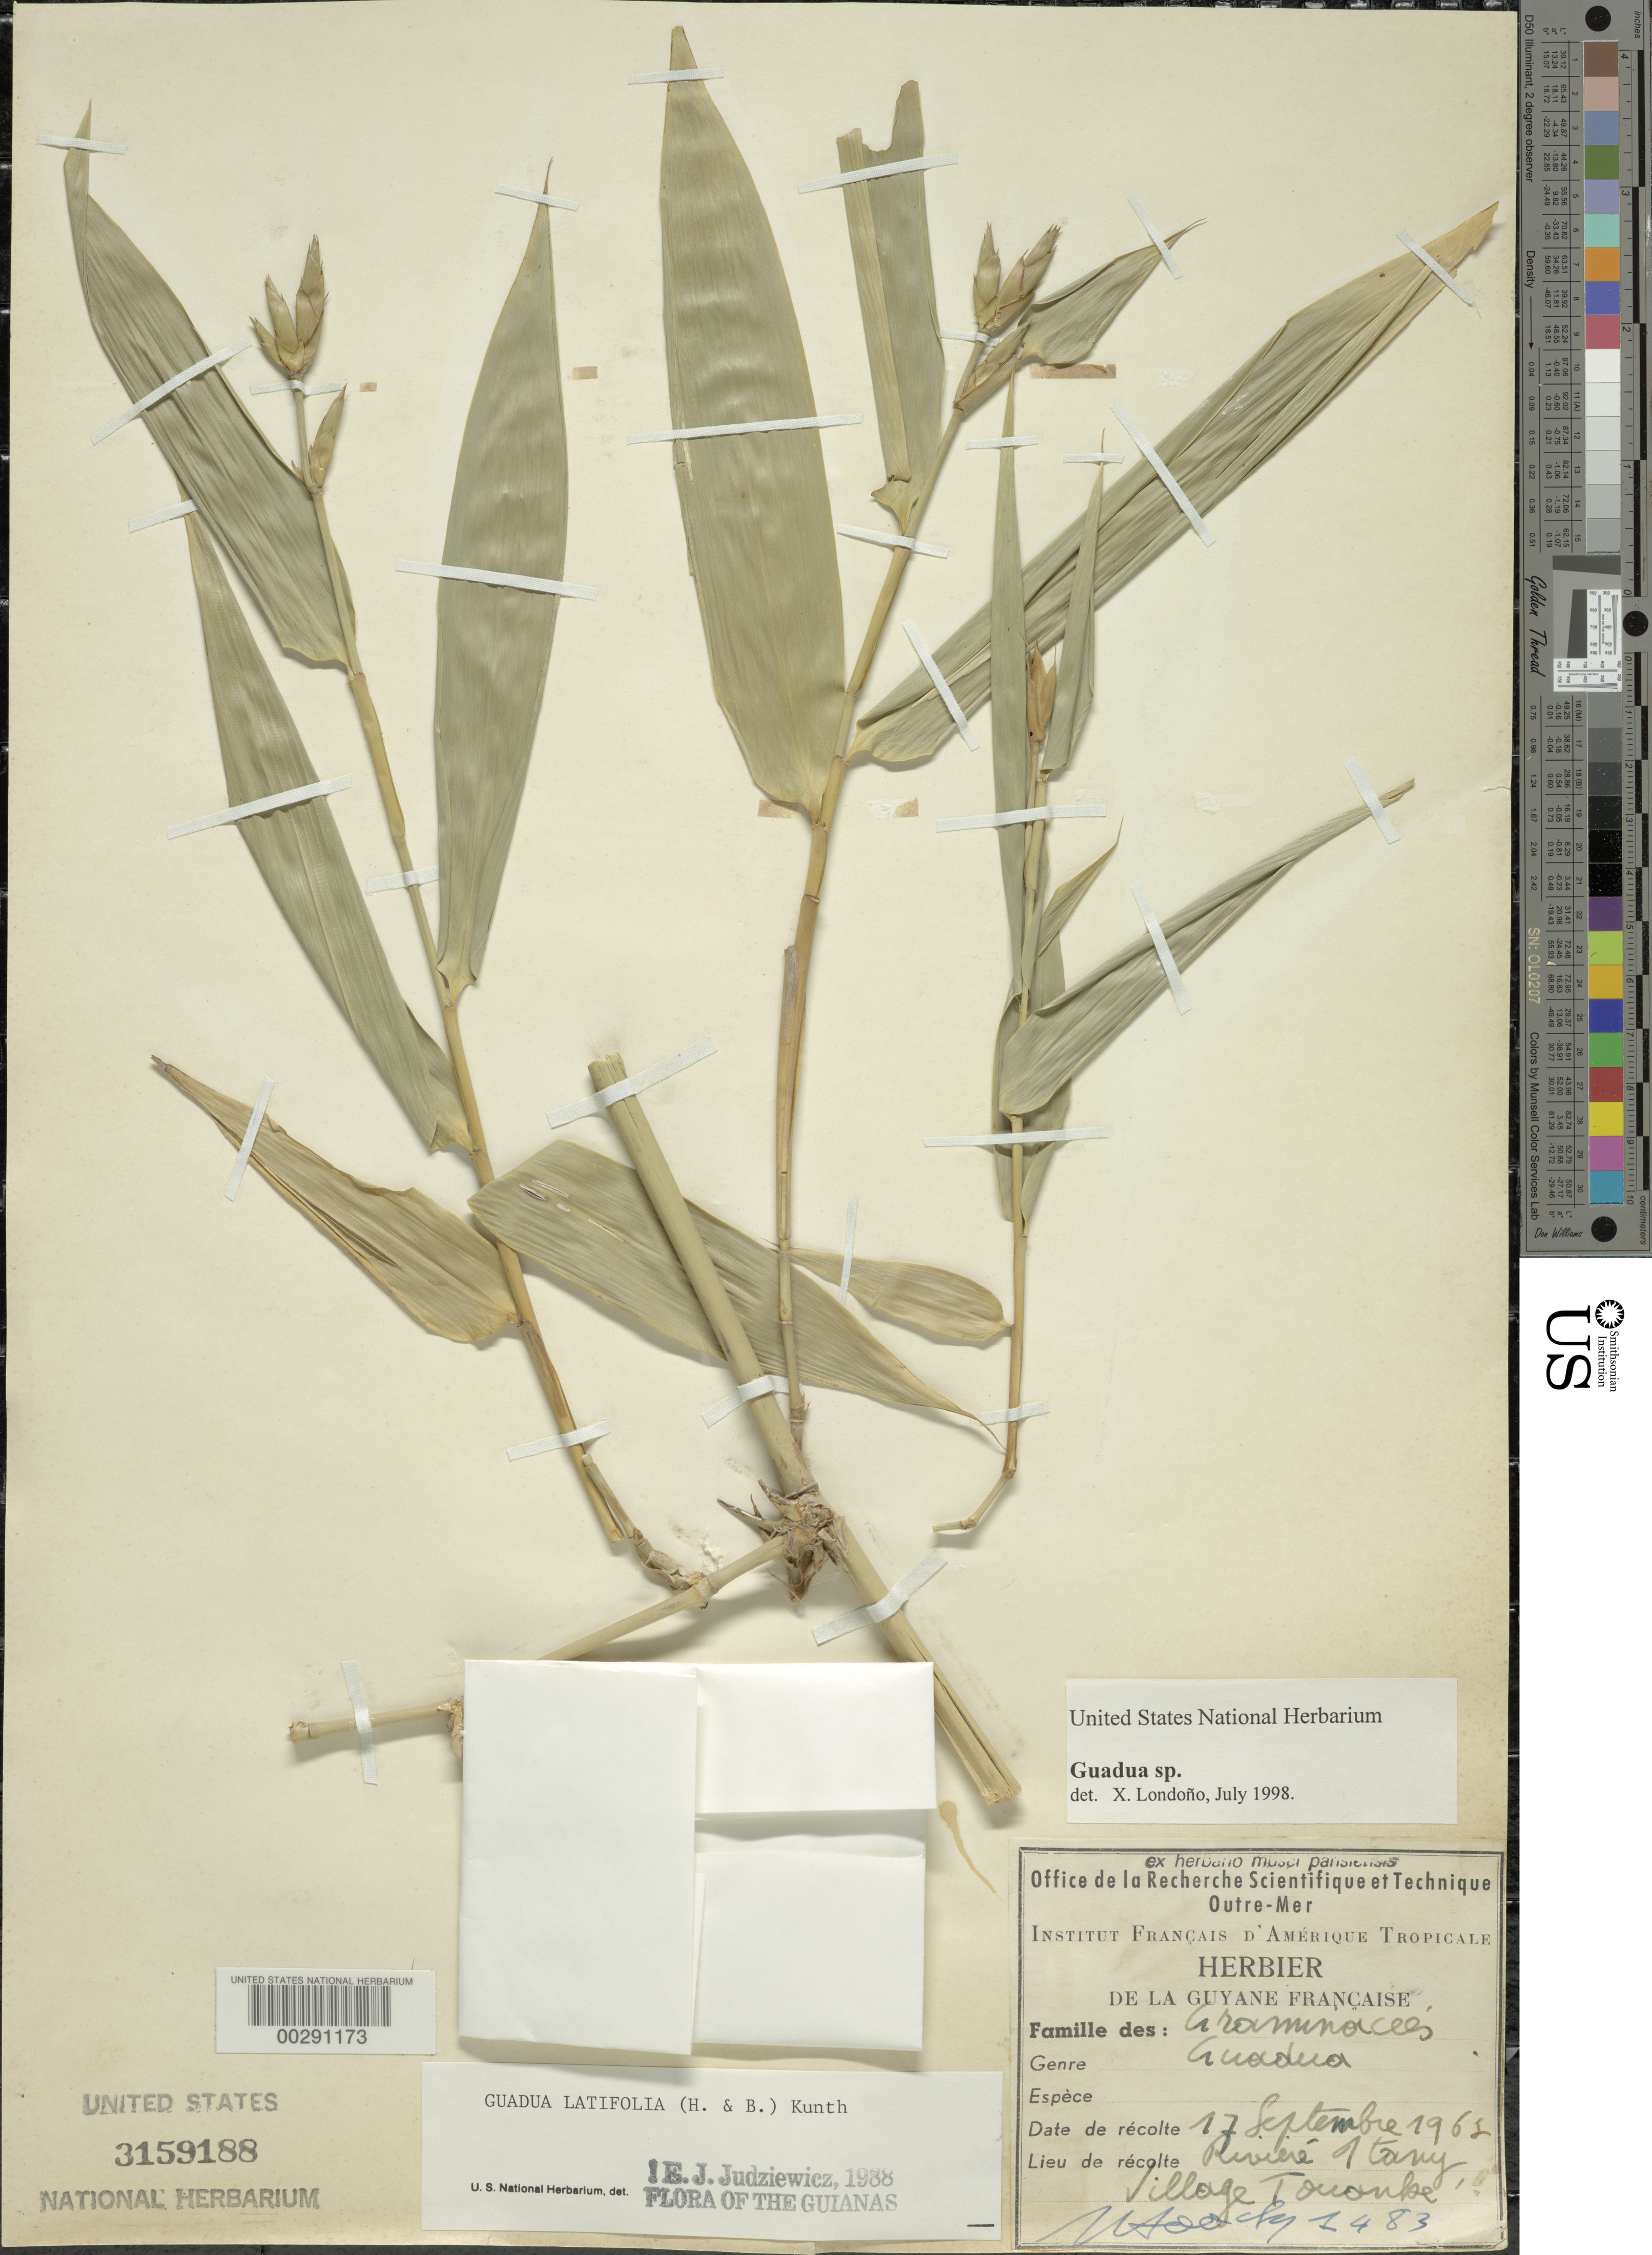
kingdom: Plantae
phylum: Tracheophyta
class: Liliopsida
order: Poales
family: Poaceae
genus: Guadua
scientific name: Guadua sp.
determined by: Londoño, X., (TULV), Jardin Botanico "Juan Maria Cespedes"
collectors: N. Soocly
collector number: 1483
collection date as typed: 17 Sep 1962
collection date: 1962-09-17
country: French Guiana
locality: Village touonbe, river itany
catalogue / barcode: US 3159188